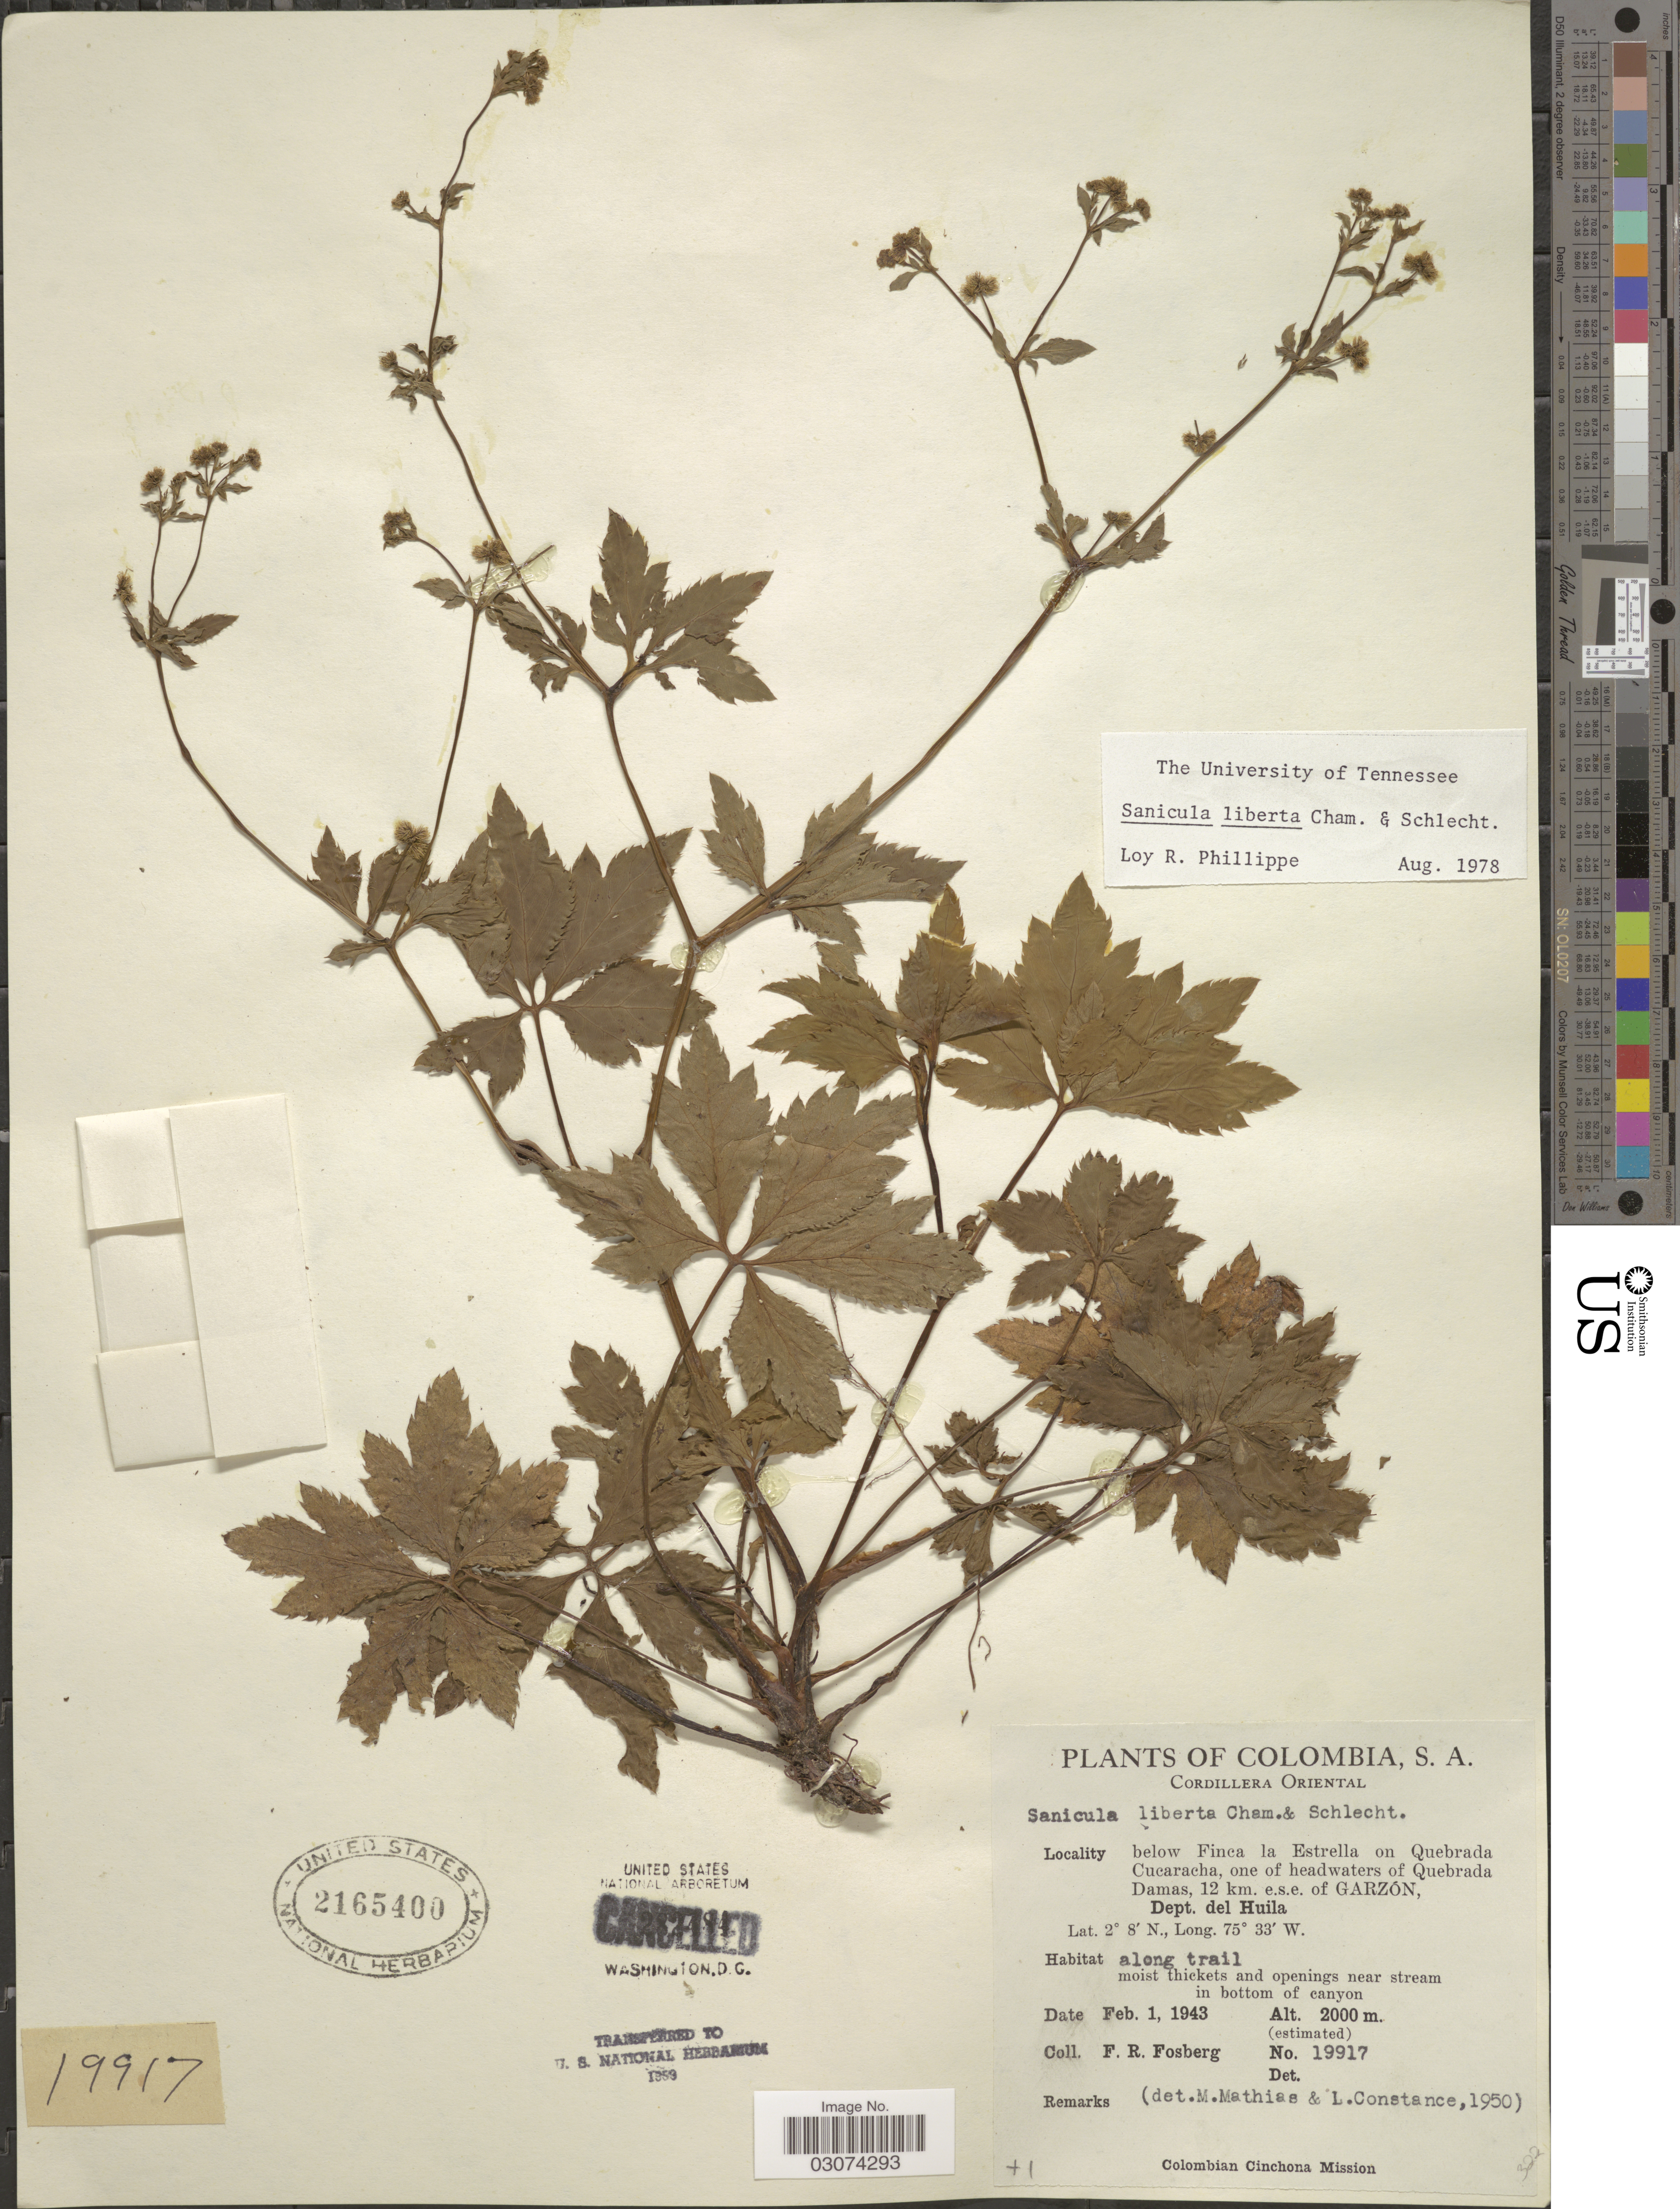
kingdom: Plantae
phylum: Tracheophyta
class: Magnoliopsida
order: Apiales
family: Apiaceae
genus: Sanicula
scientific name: Sanicula liberta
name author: Cham. & Schltdl.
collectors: F. R. Fosberg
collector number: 19917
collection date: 1943-02-01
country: Colombia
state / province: Huila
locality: Cordillera Oriental. Below Finca la Estrella on Quebrada Cucaracha, one of headwaters of Quebrada Damas, 12 km. e.s.e. of Garzón, Dept. del Huila.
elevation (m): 2000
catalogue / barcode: US 2165400